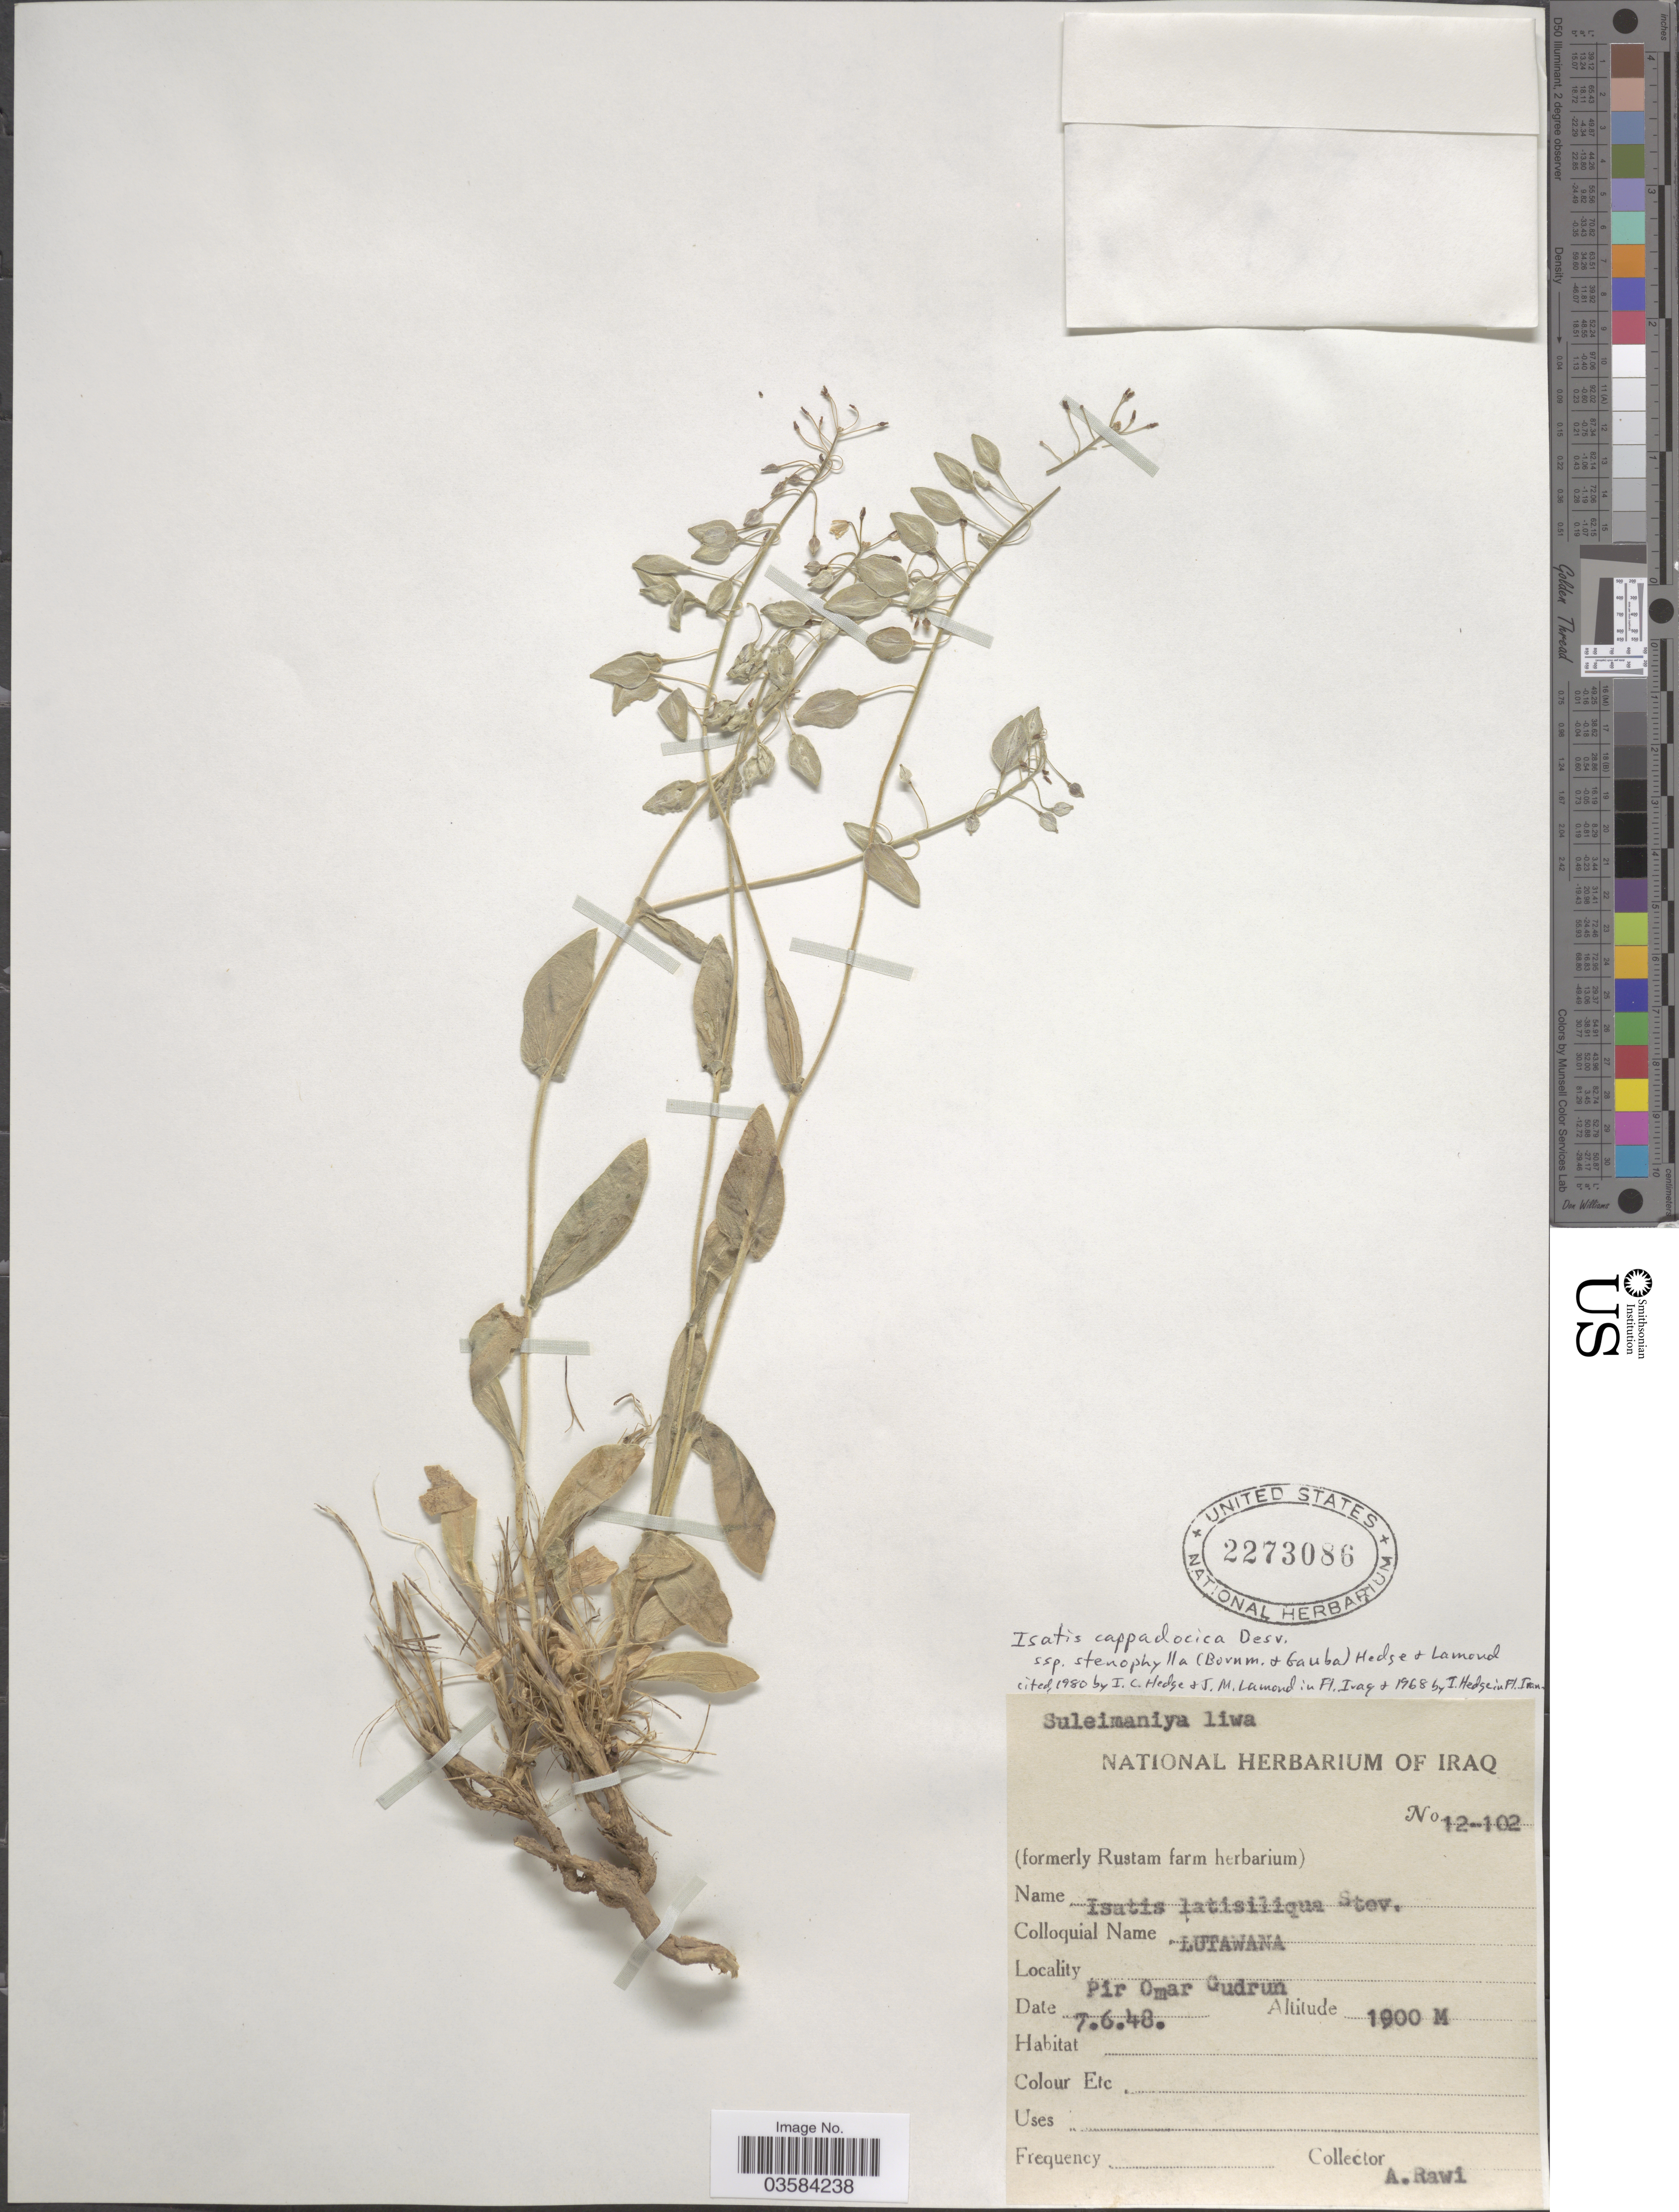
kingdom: Plantae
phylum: Tracheophyta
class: Magnoliopsida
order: Brassicales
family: Brassicaceae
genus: Isatis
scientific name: Isatis cappadocica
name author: Desv.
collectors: A. Rawi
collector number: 12-102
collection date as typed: Transcribed d/m/y: 7/6/48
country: Iraq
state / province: As Sulaymānīyah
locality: Suleimaniya liwa. Pir Omar Gudrun.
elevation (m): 1900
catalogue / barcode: US 2273086